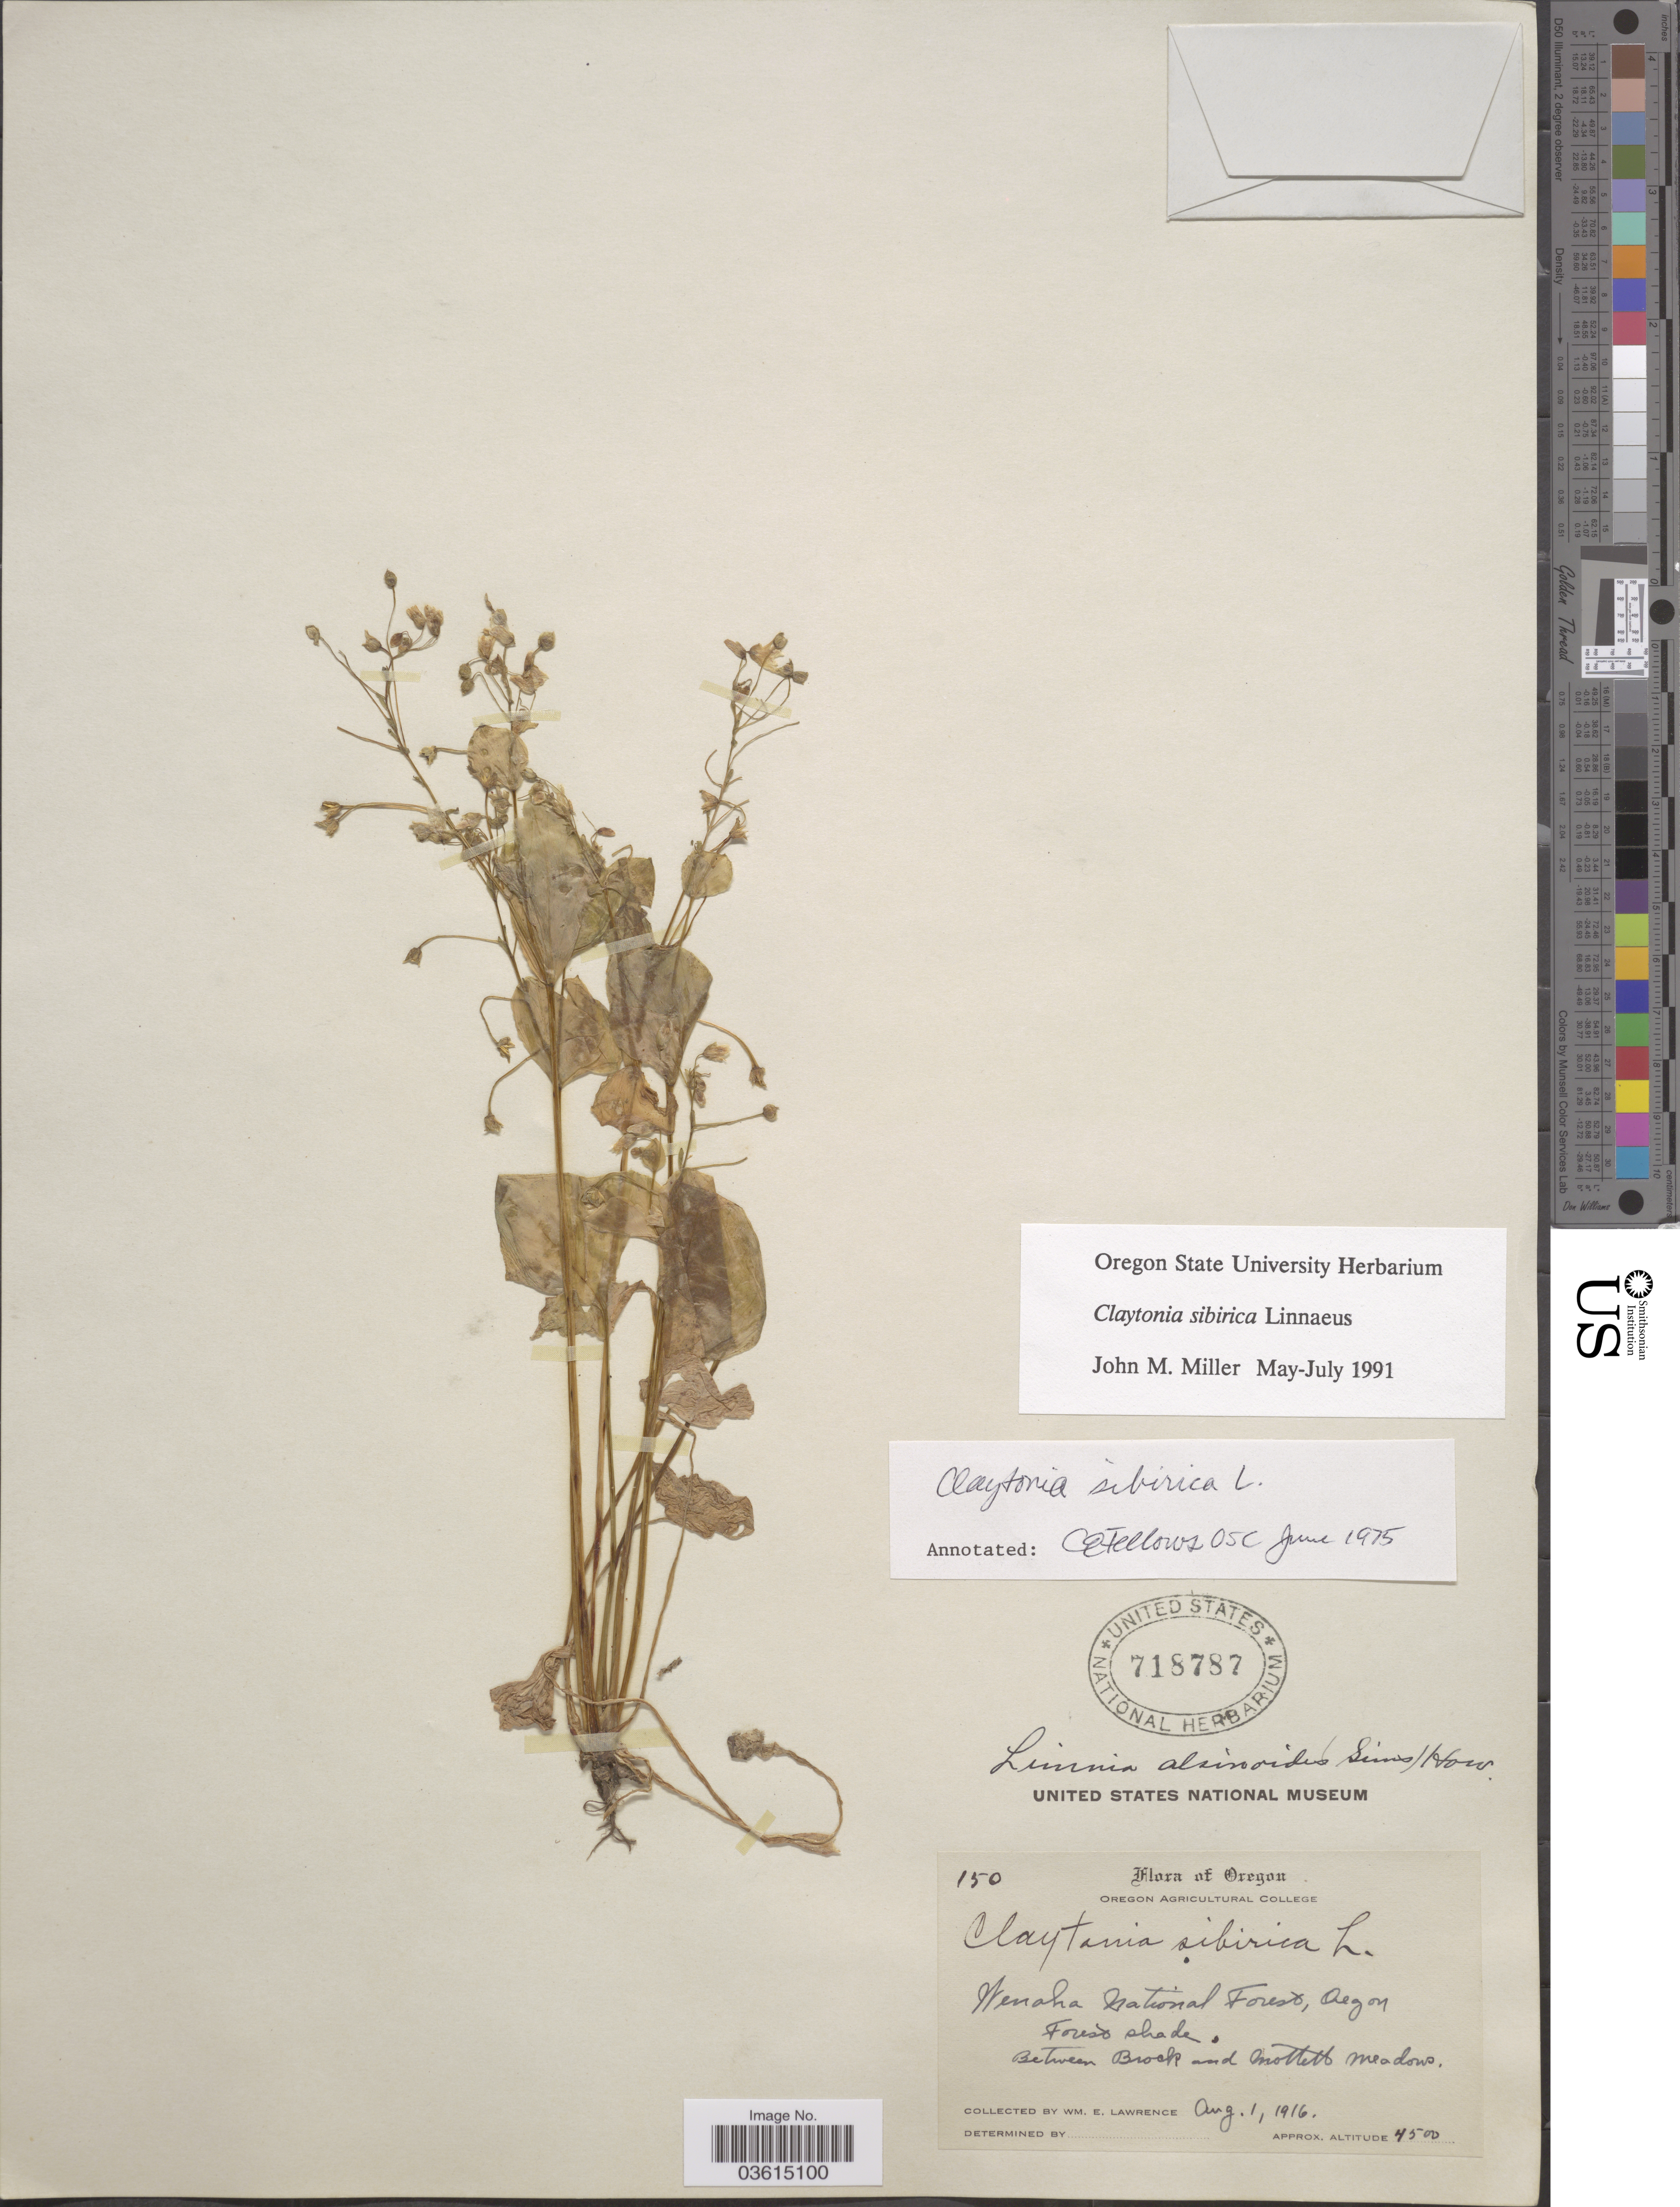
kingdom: Plantae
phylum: Tracheophyta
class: Magnoliopsida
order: Caryophyllales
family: Montiaceae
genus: Claytonia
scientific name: Claytonia sibirica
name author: L.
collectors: W. Lawrence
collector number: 150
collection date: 1916-08-01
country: United States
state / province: Oregon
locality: Wenaha National Forest. Between Brock and Mottett Meadows.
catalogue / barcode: US 718787